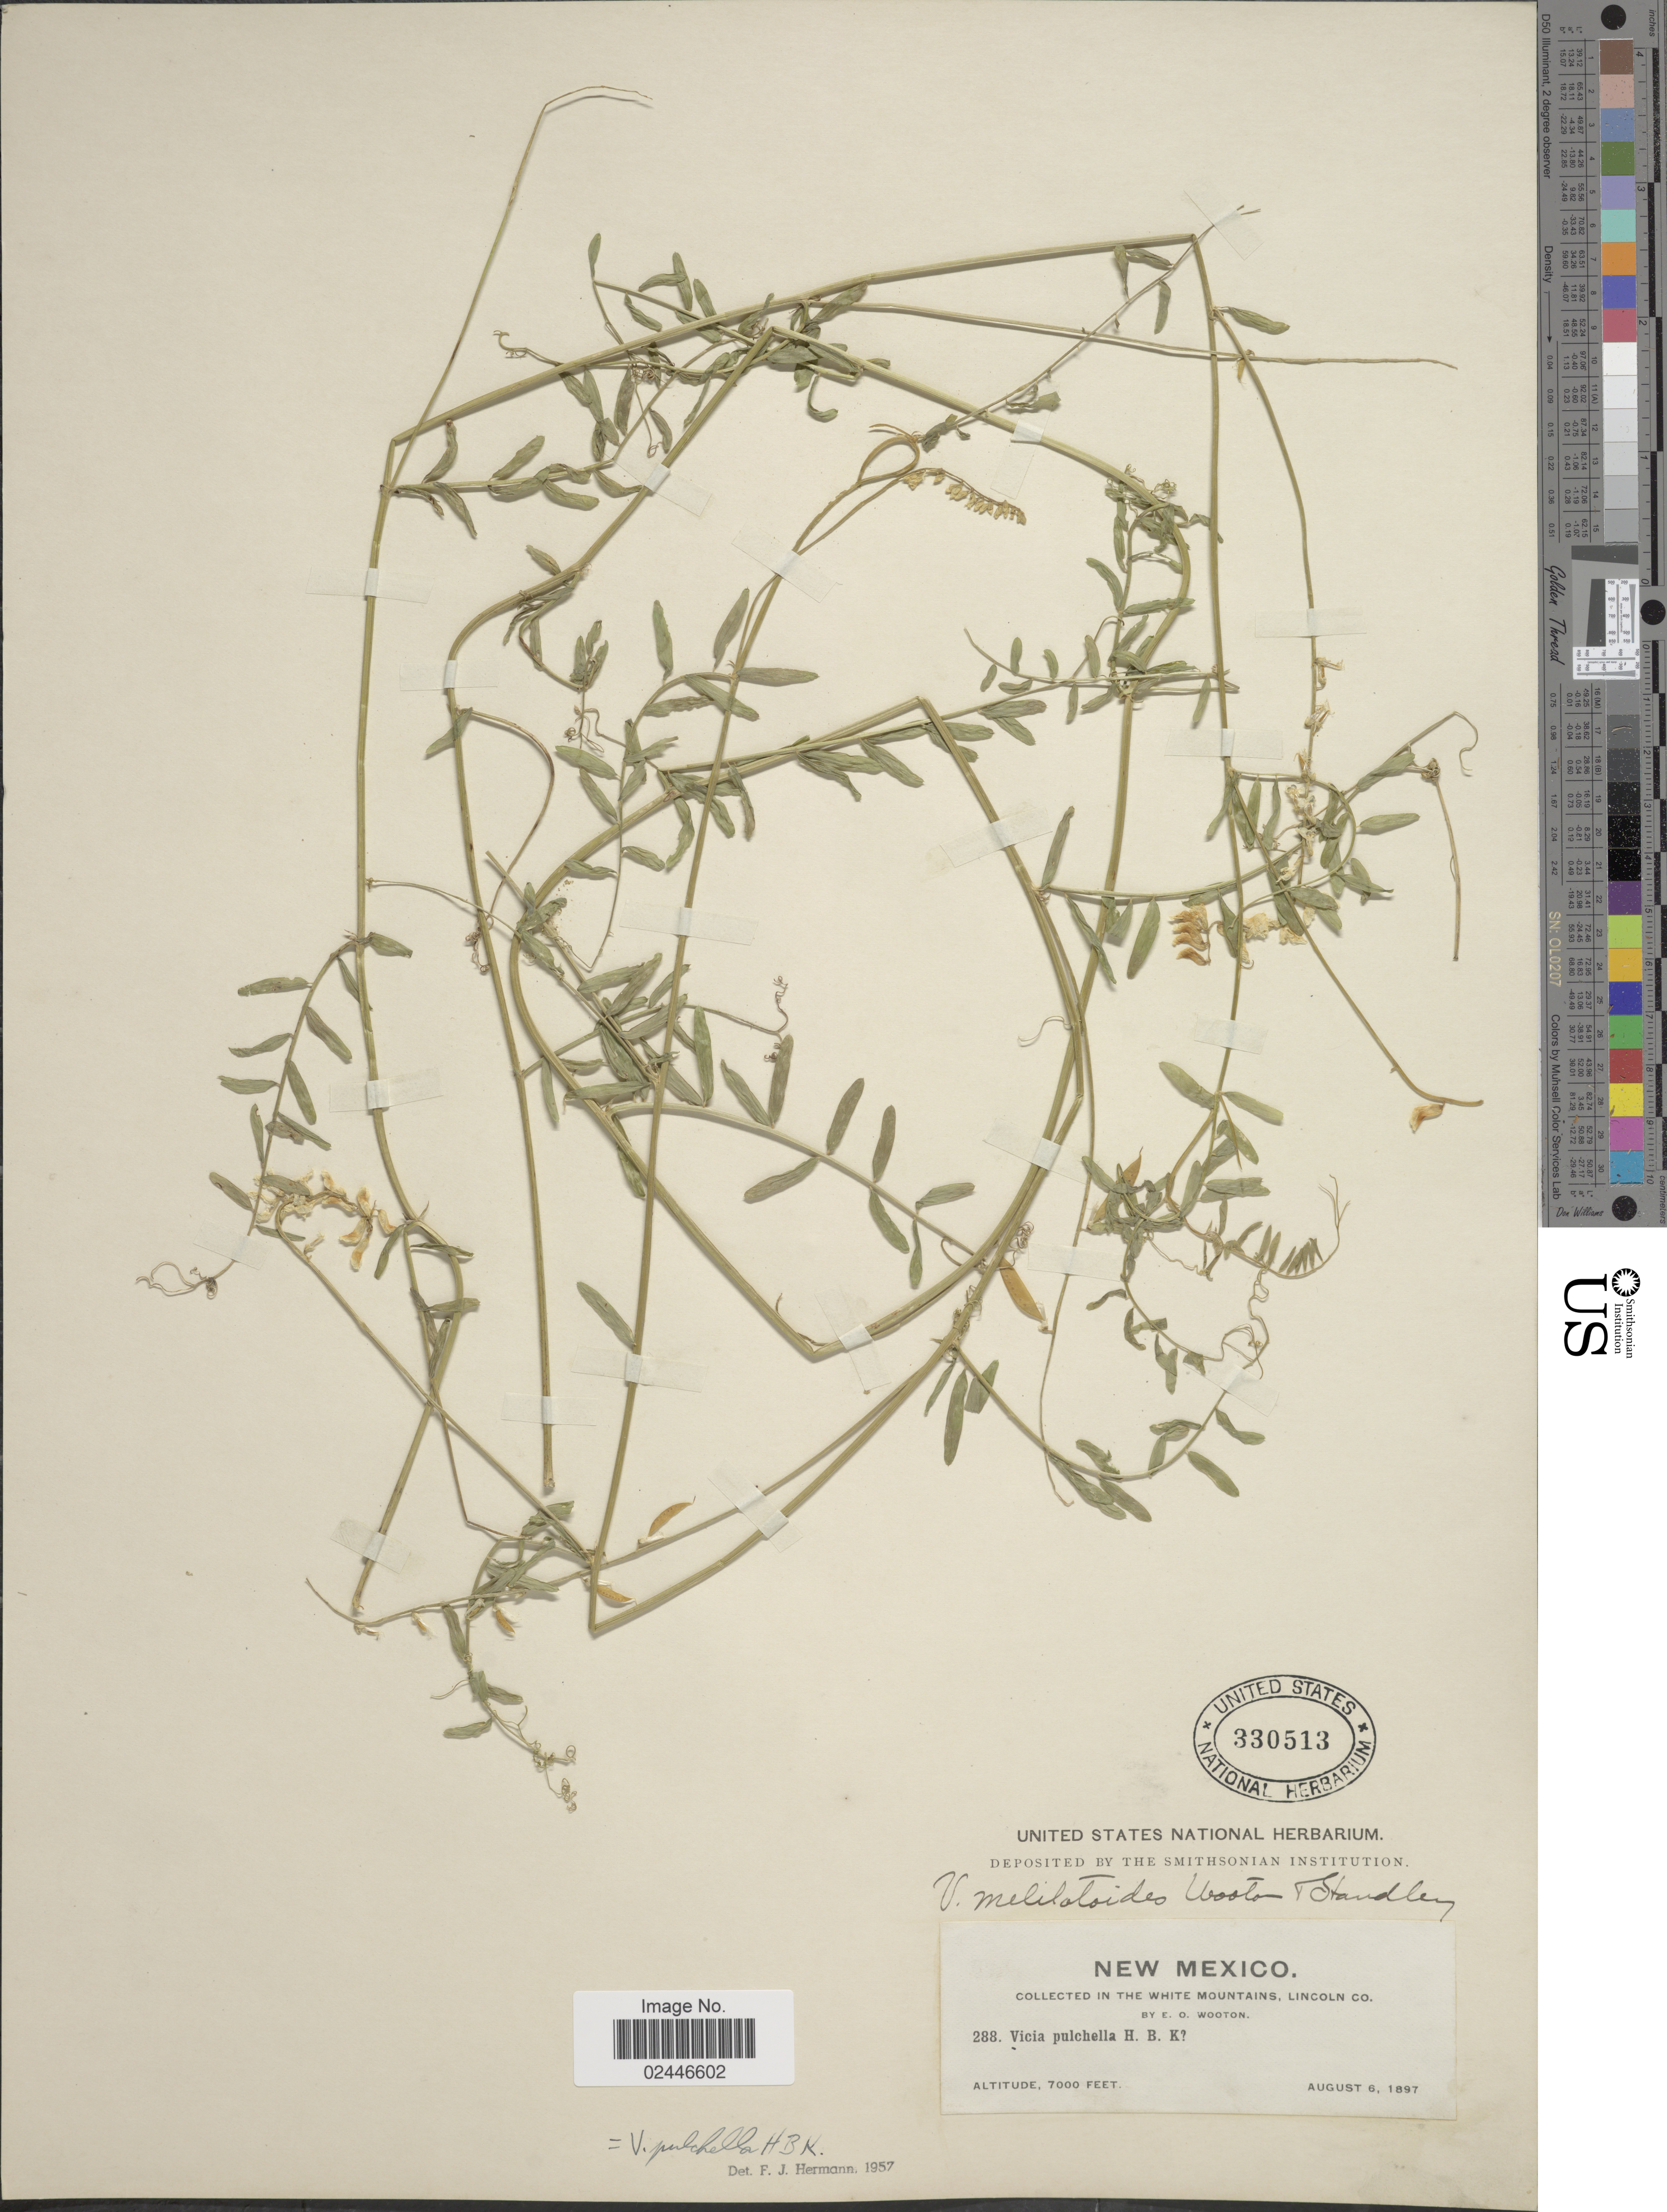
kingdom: Plantae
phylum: Tracheophyta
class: Magnoliopsida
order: Fabales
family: Fabaceae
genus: Vicia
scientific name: Vicia pulchella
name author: Kunth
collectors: E. O. Wooton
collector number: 288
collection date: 1897-08-06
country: United States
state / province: New Mexico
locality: White Mountains, Lincoln Co.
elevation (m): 2134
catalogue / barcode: US 330513